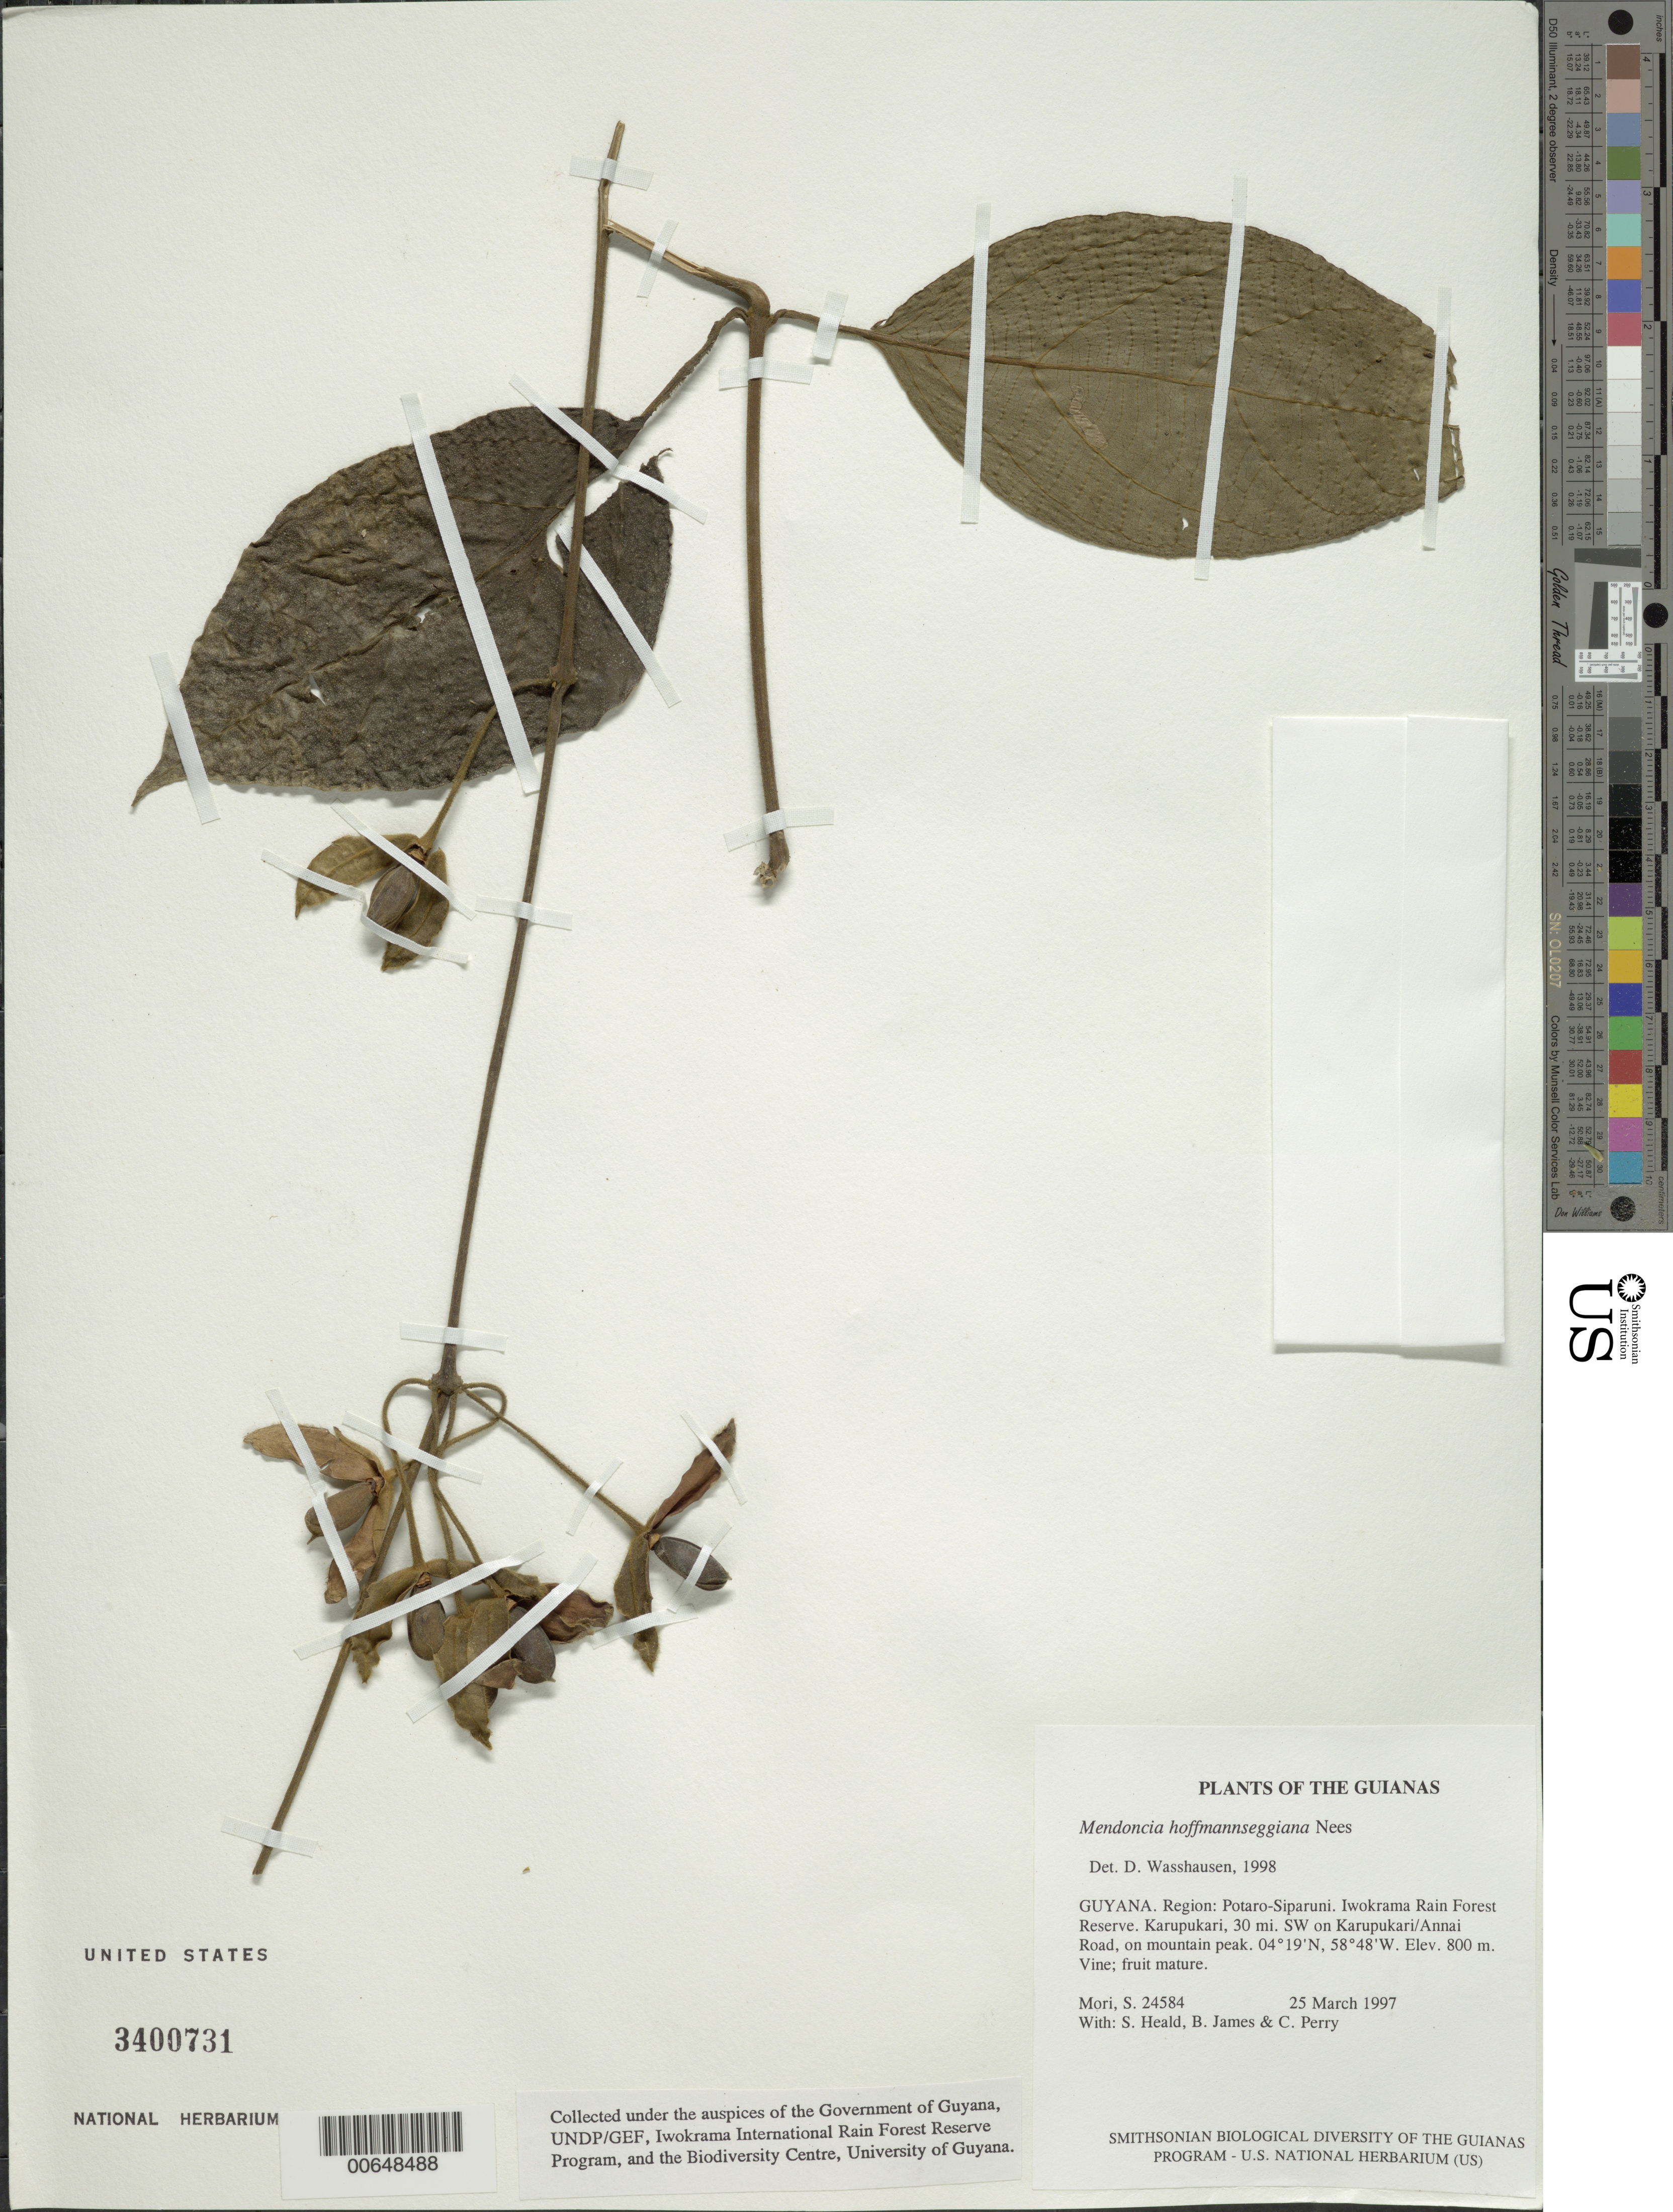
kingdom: Plantae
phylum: Tracheophyta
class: Magnoliopsida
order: Lamiales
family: Acanthaceae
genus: Mendoncia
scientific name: Mendoncia hoffmannseggiana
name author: Nees in DC.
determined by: Wasshausen, Dieter C., (BOT), Smithsonian Institution - National Museum of Natural History (UNITED STATES)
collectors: S. Mori, S. Heald, B. James & C. Perry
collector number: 24584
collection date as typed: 25 March 1997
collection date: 1997-03-25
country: Guyana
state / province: Potaro-Siparuni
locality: Iwokrama Rain Forest Reserve. Karupukari, 30 mi. SW on Karupukari/Annai Road, on mountain peak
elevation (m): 800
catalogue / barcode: US 3400731